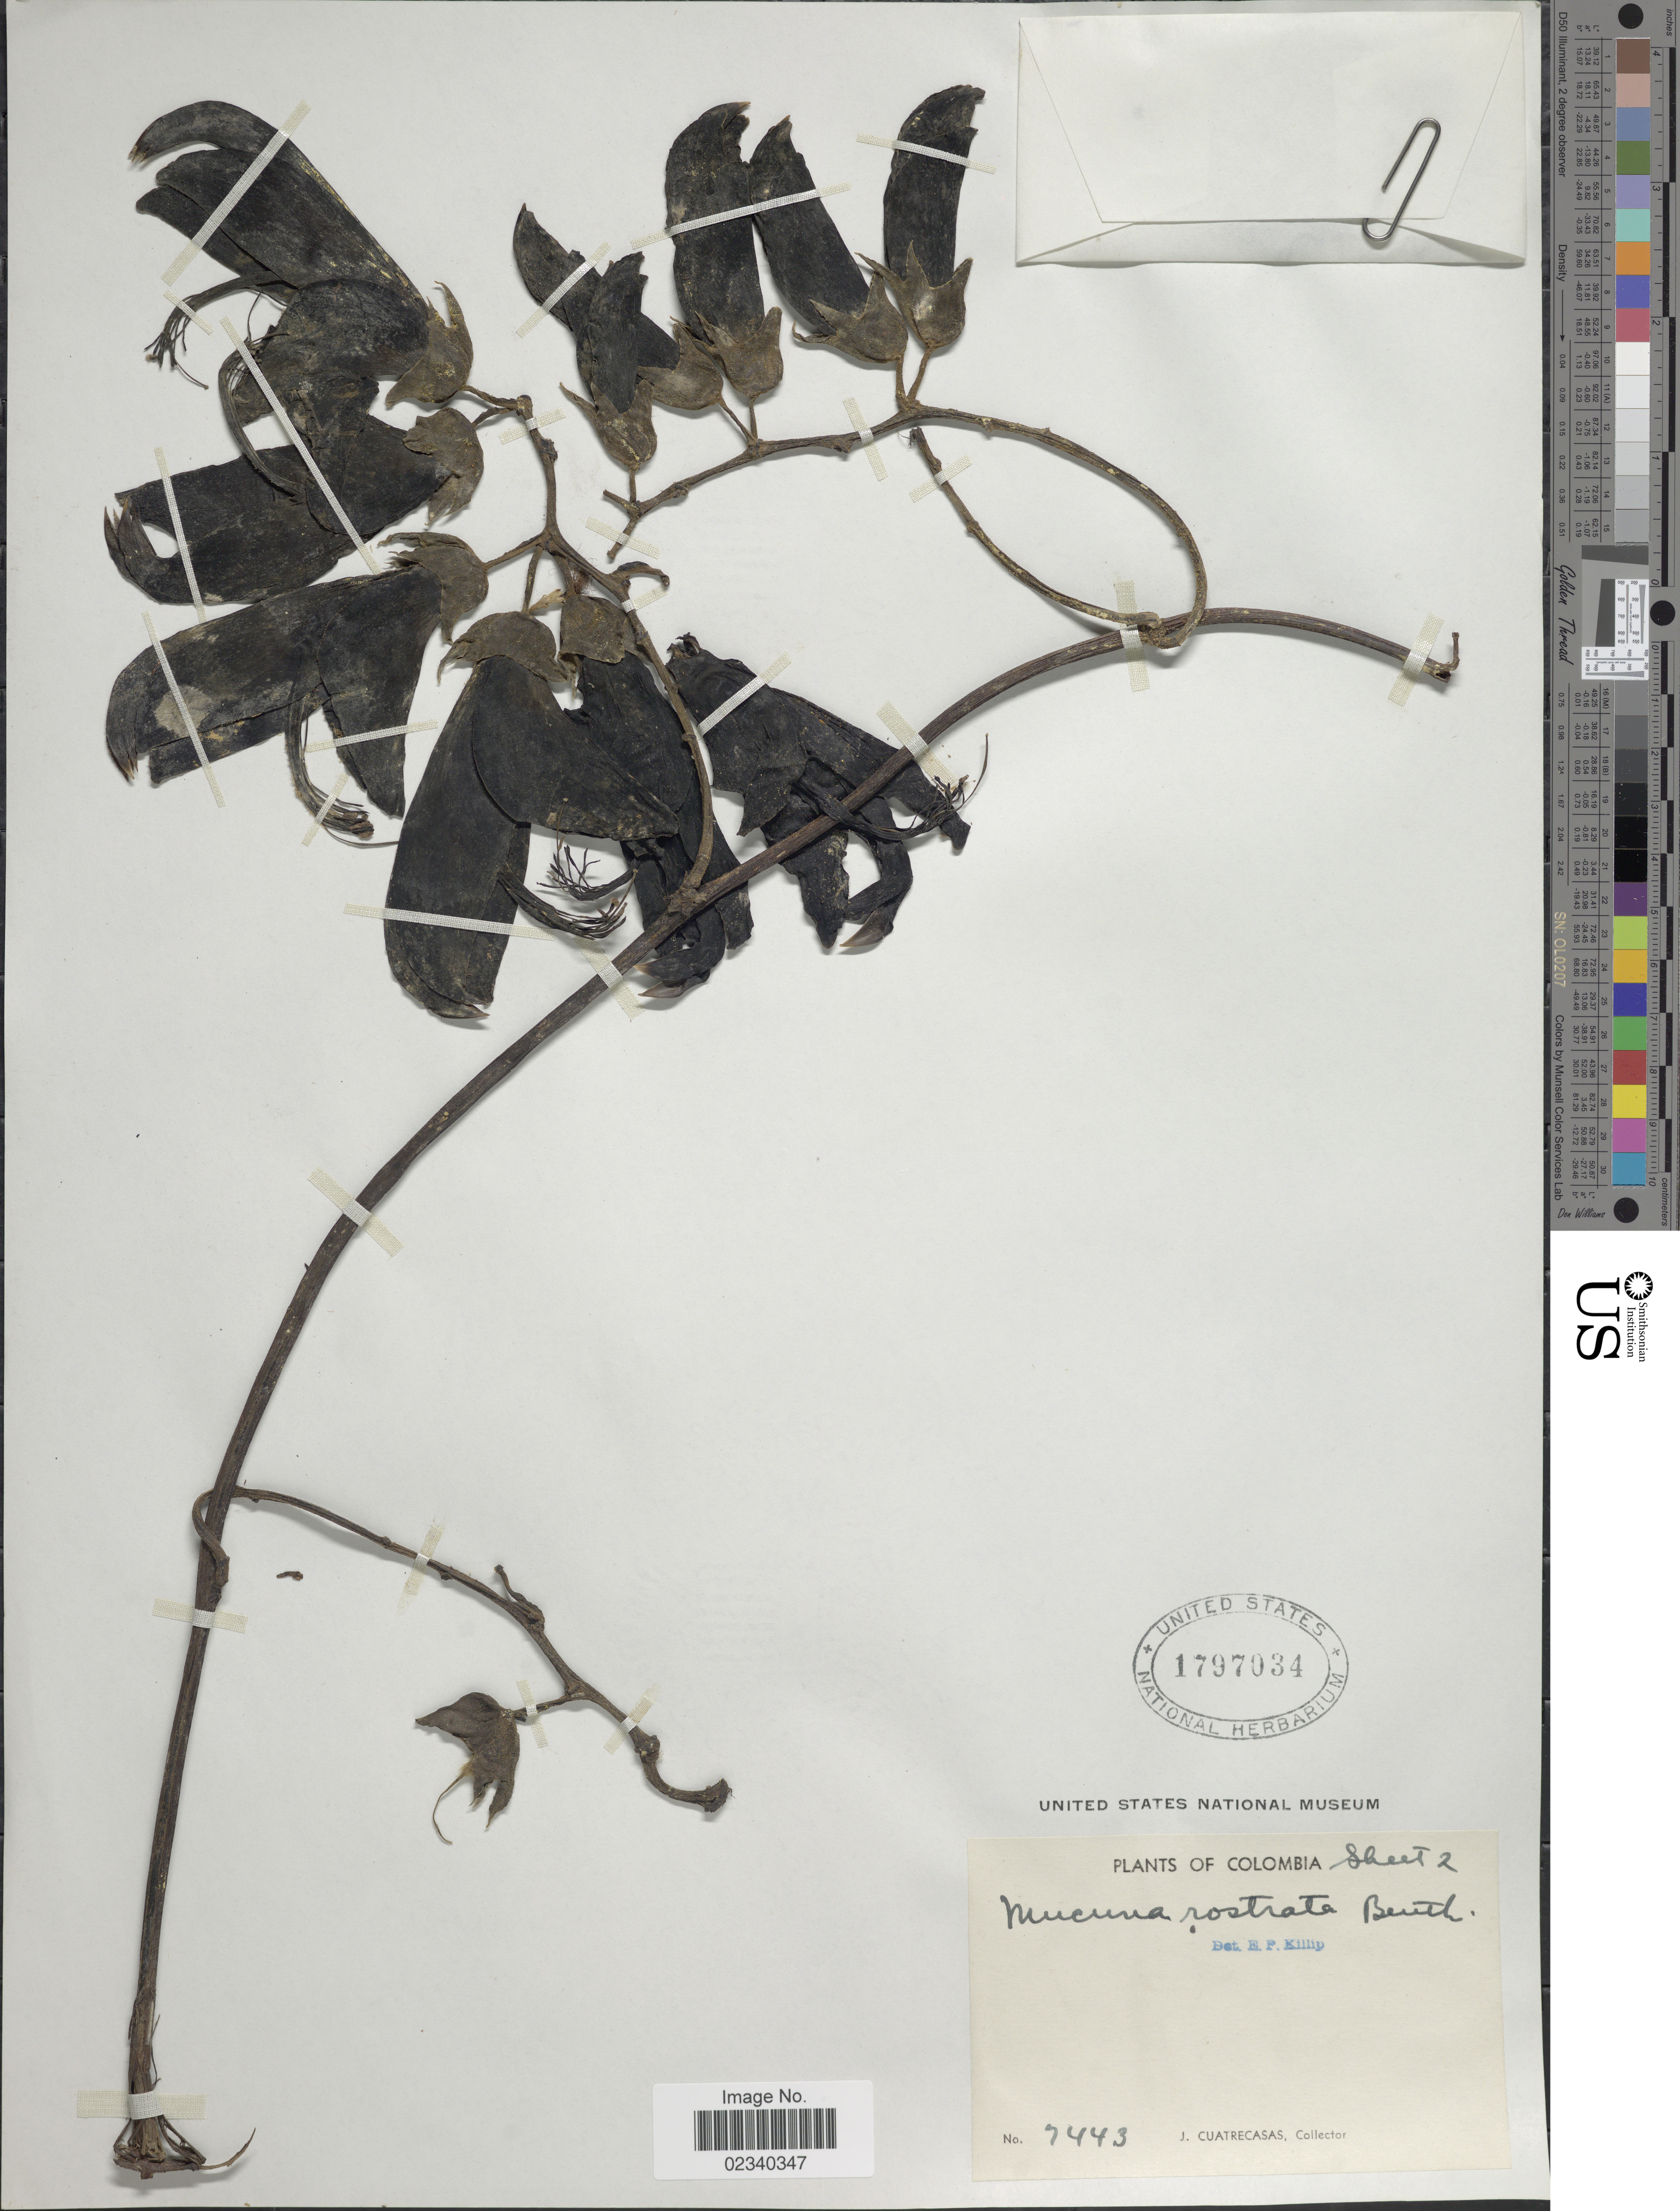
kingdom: Plantae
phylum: Tracheophyta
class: Magnoliopsida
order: Fabales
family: Fabaceae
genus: Mucuna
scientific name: Mucuna rostrata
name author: Benth.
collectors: J. Cuatrecasas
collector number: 7443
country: Colombia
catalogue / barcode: US 1797034